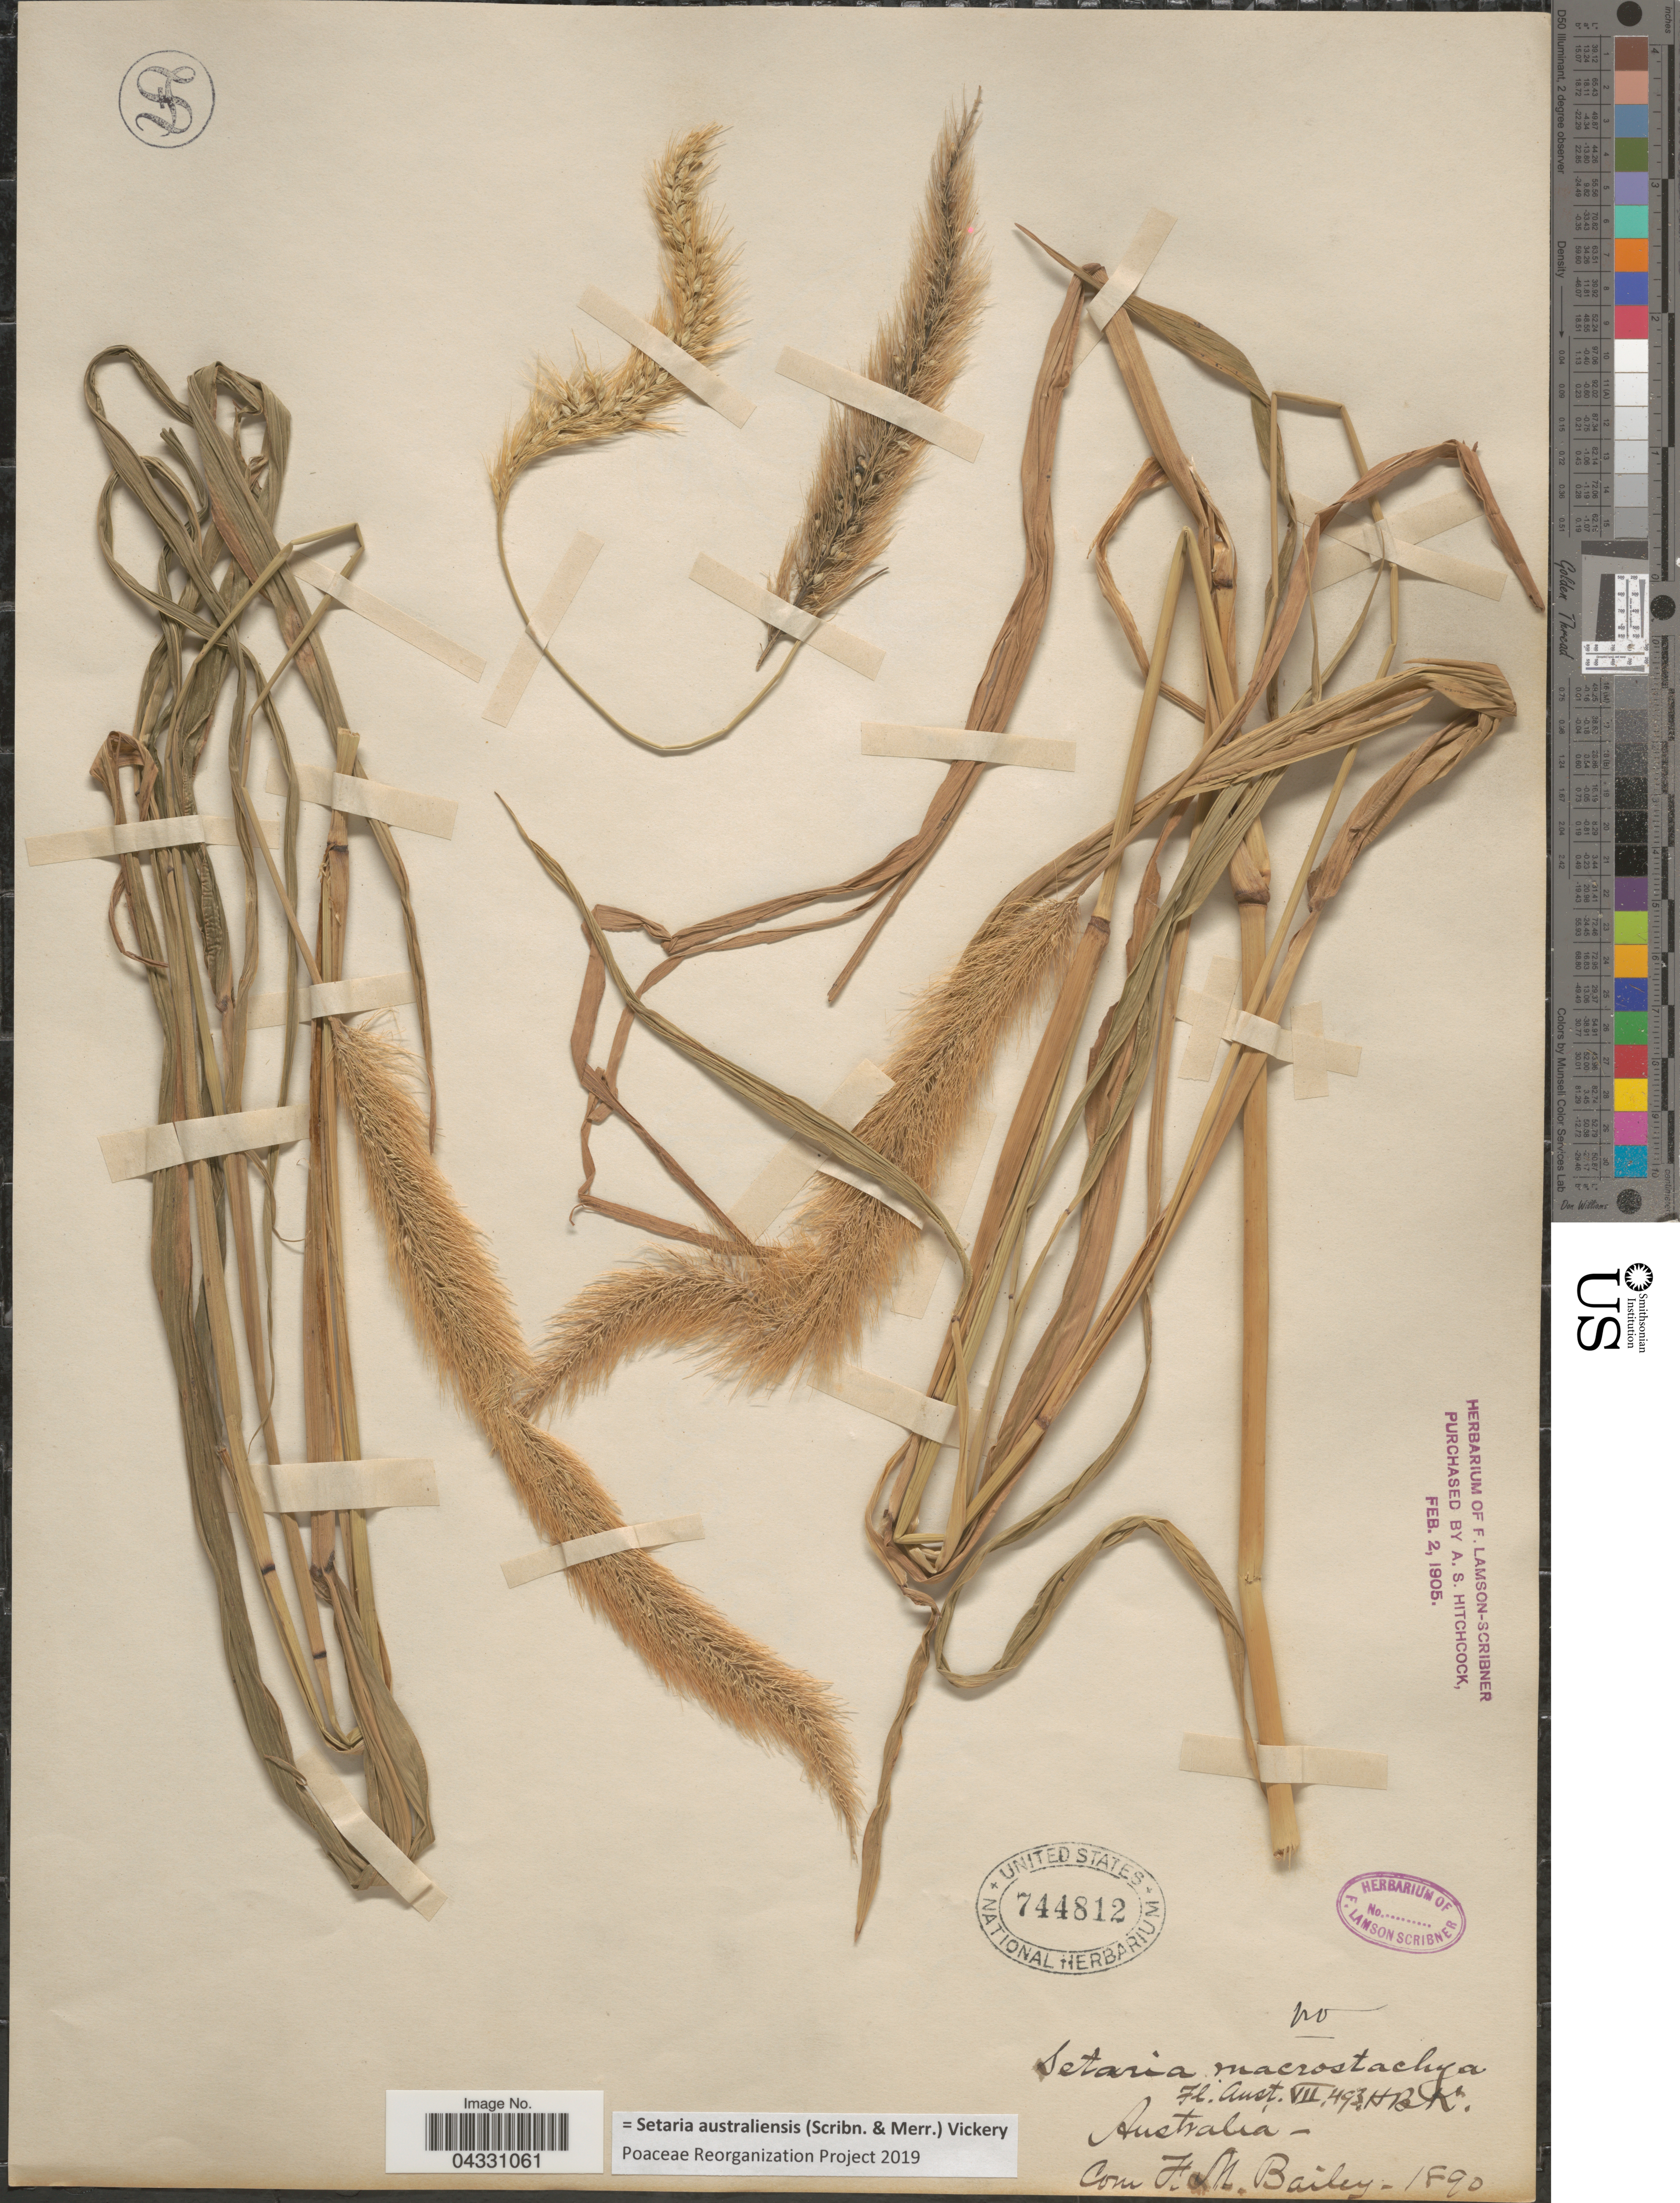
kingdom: Plantae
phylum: Tracheophyta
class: Liliopsida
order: Poales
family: Poaceae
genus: Setaria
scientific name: Setaria australiensis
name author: (Scribn. & Merr.) Vickery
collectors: ex herb. F. Lamson Scribner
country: Australia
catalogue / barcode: US 744812